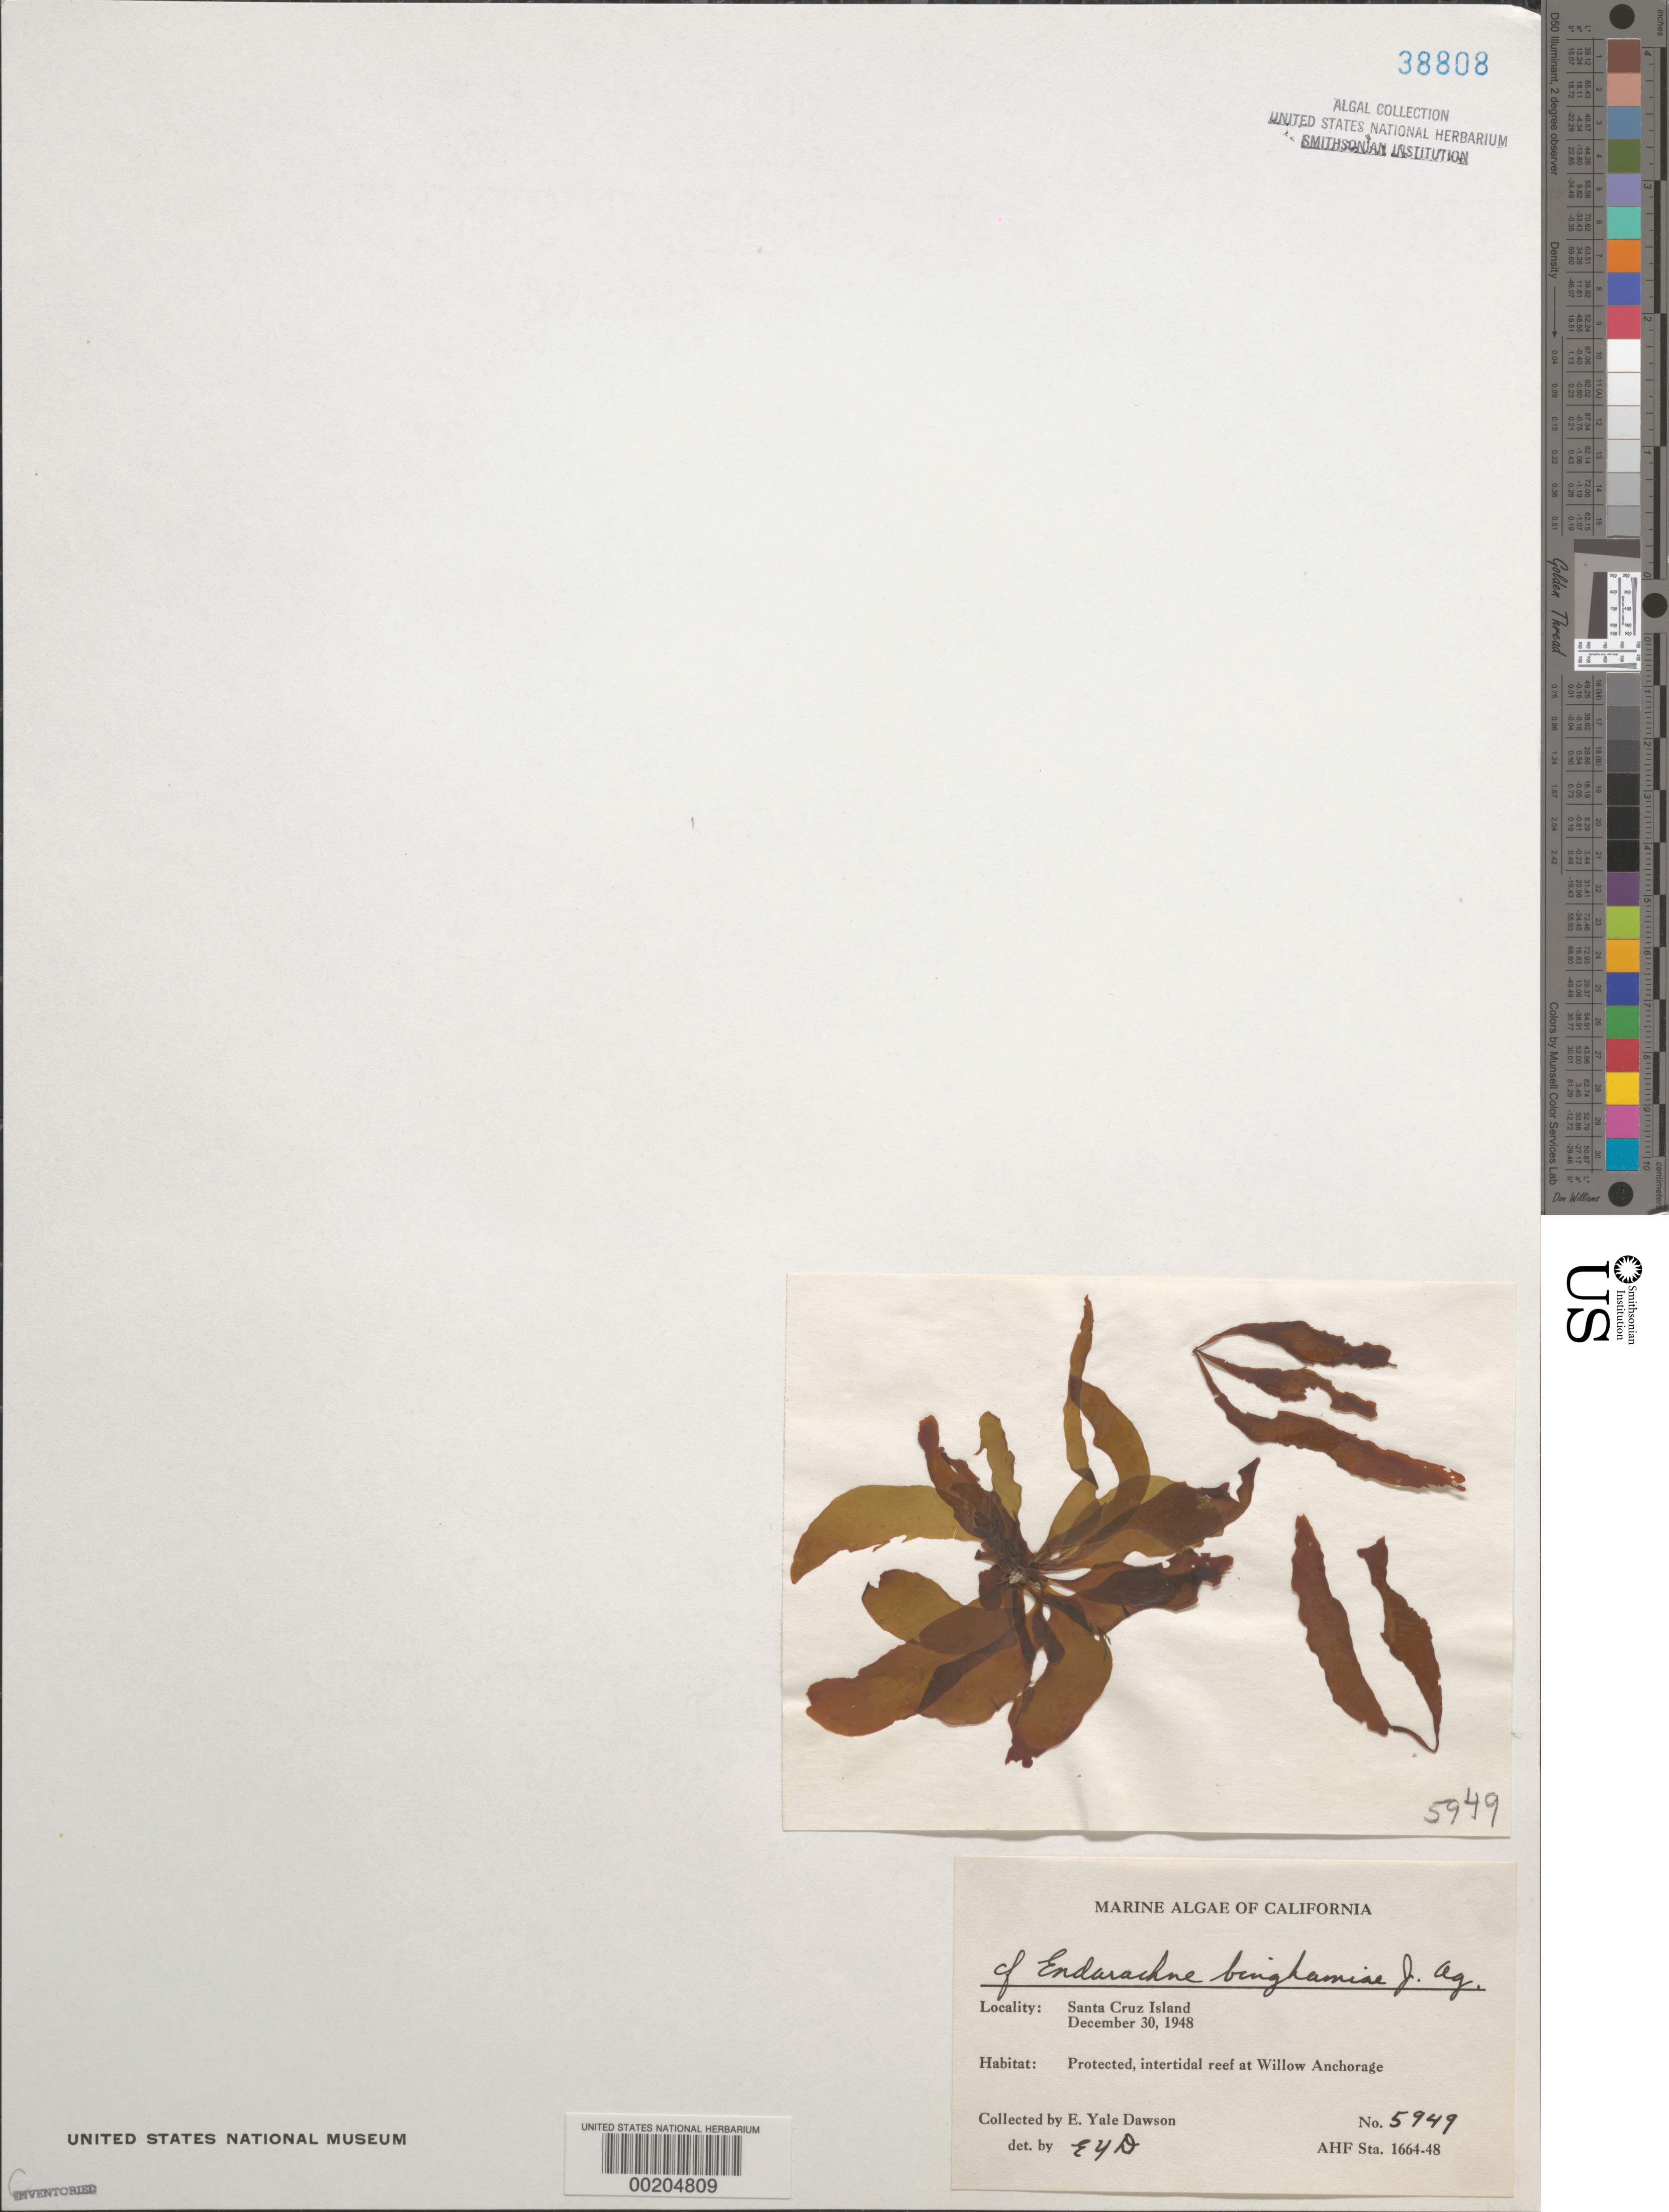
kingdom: Chromista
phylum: Ochrophyta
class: Phaeophyceae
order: Scytosiphonales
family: Scytosiphonaceae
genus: Petalonia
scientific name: Petalonia binghamiae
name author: (J. Agardh) K.L.Vinogr.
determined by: Algae name updating Project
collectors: E. Y. Dawson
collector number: EYD 5949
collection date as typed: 30 Dec 1948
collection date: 1948-12-30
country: United States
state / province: California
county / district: Santa Barbara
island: Santa Cruz Island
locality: Willow Anchorage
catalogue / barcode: US 38808